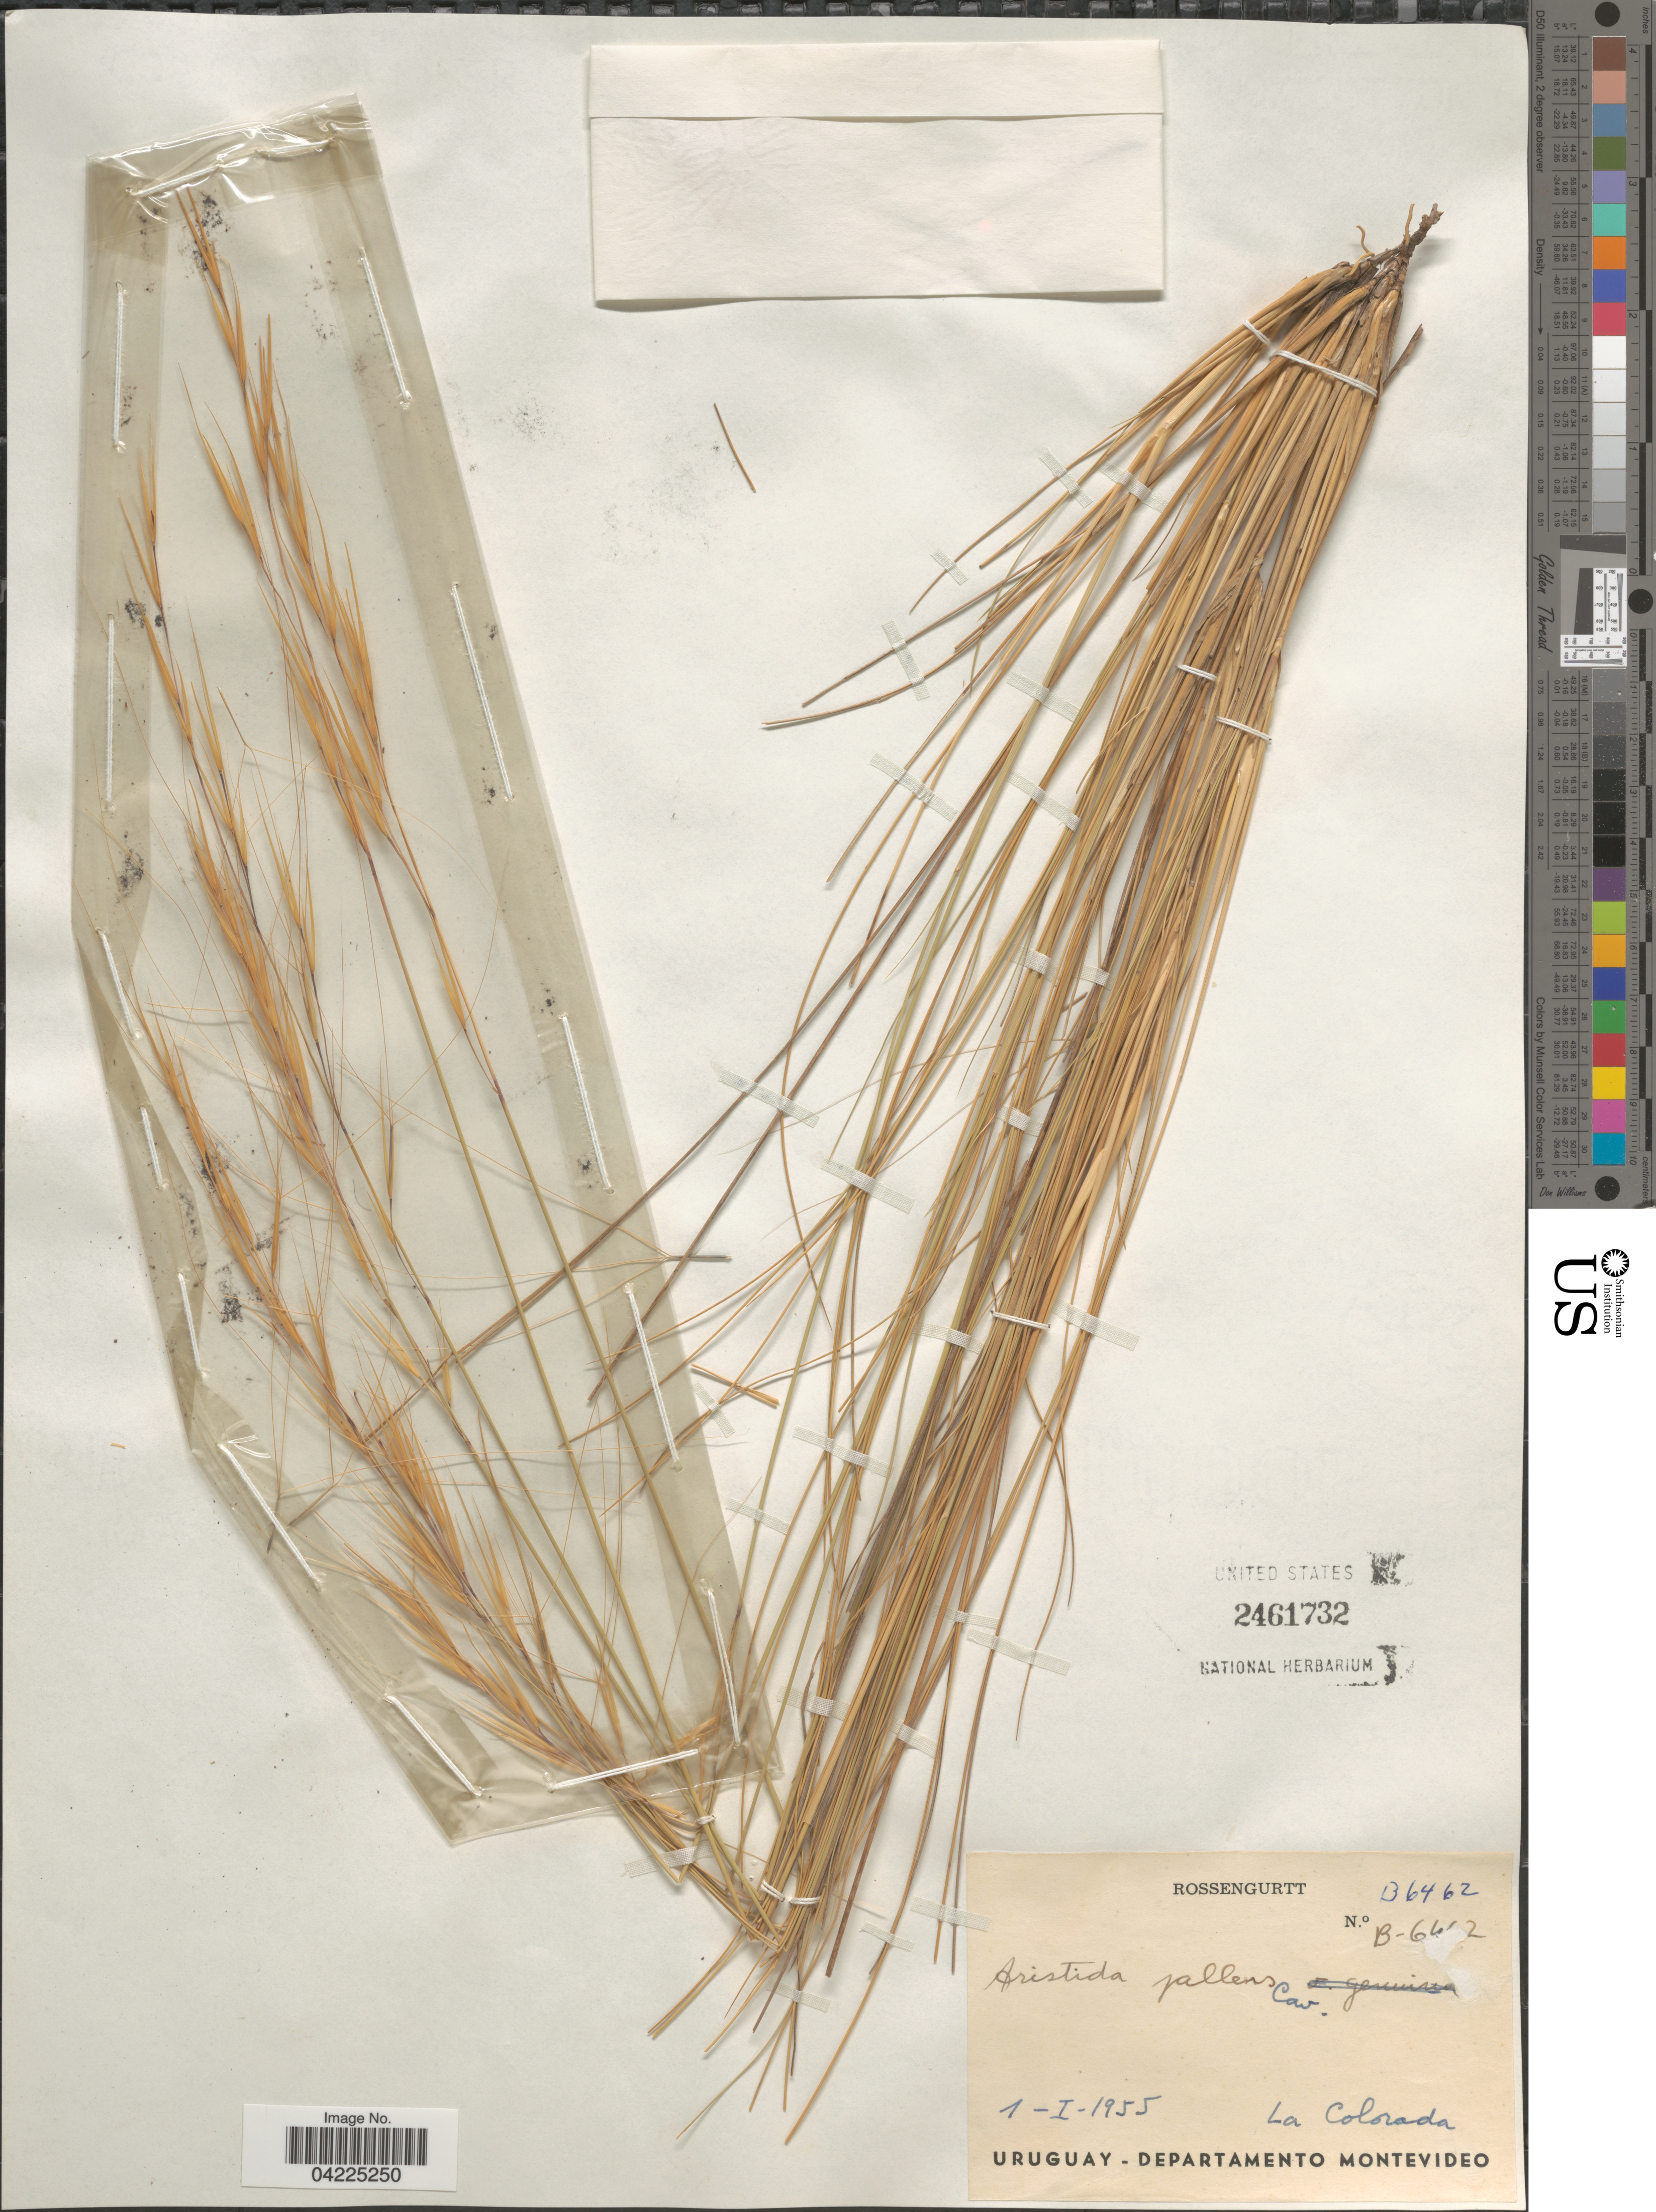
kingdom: Plantae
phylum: Tracheophyta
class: Liliopsida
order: Poales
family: Poaceae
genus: Aristida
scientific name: Aristida pallens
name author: Cav.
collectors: Rossengurtt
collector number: B6462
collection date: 1955-01-01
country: Uruguay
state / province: Montevideo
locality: La Colorada. Departamento Montevideo.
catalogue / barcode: US 2461732